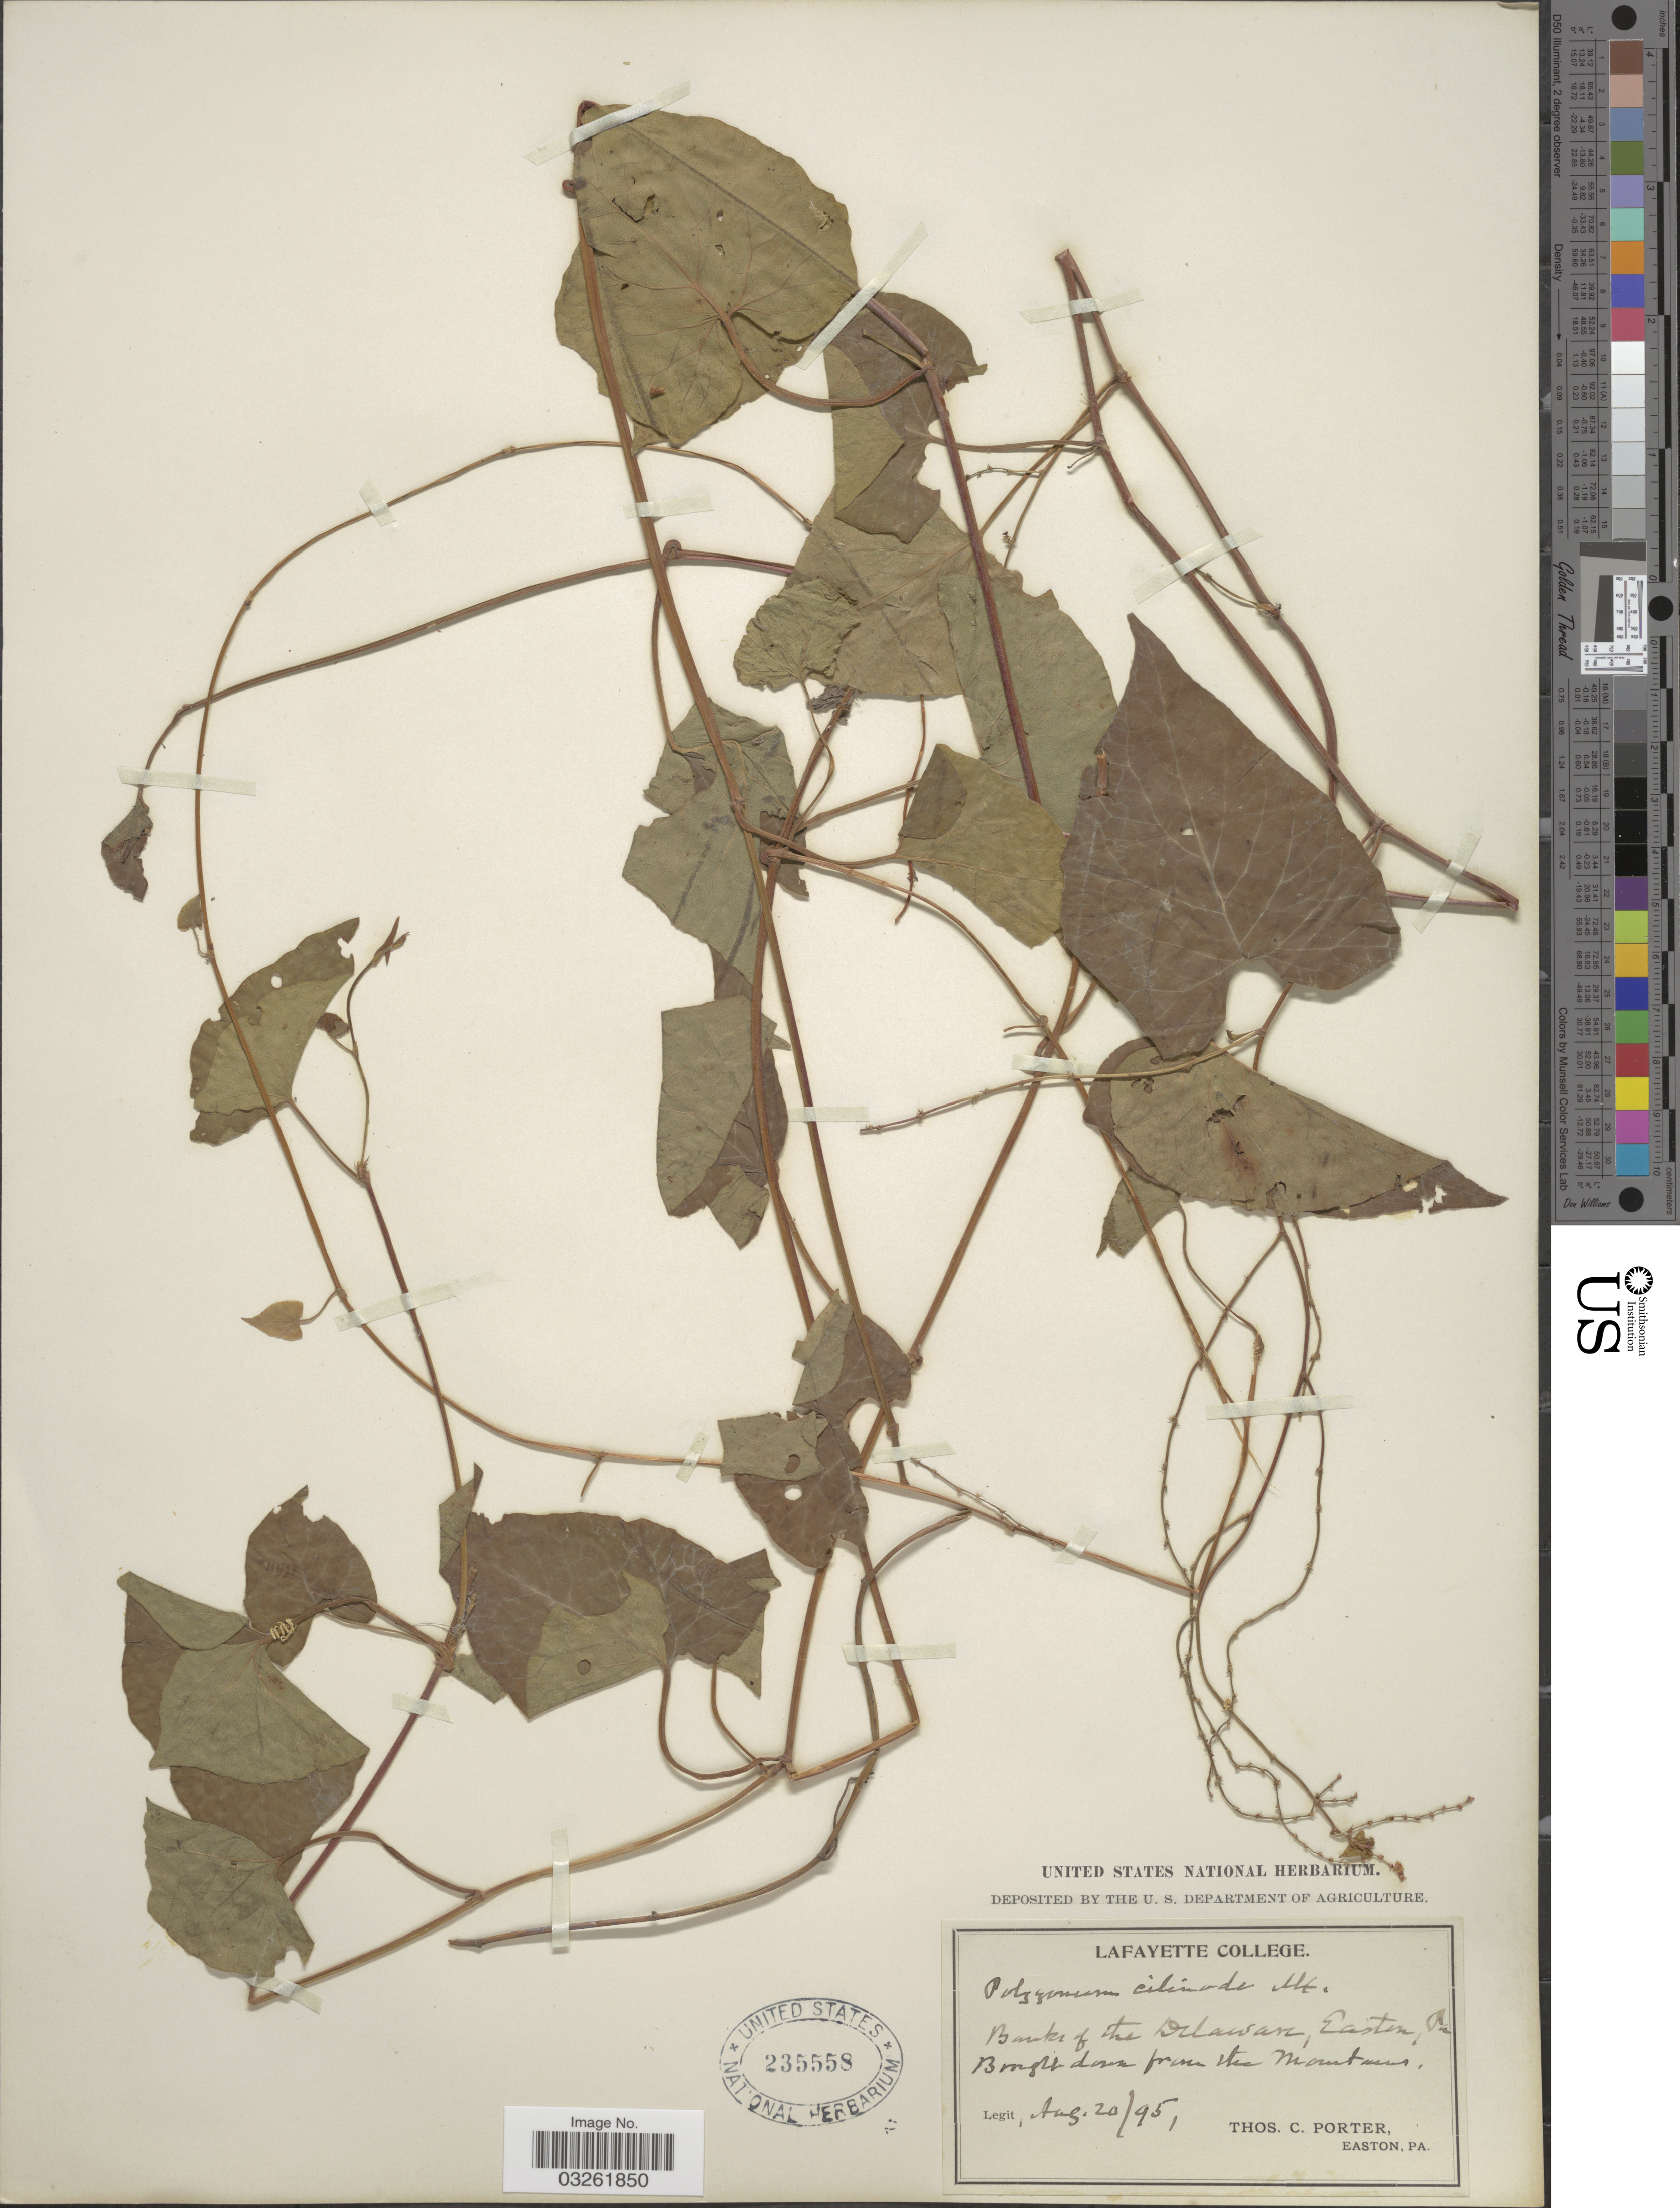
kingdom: Plantae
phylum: Tracheophyta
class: Magnoliopsida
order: Caryophyllales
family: Polygonaceae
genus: Fallopia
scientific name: Fallopia cilinodis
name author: (Michx.) Holub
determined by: Strong, M. T., (US), Smithsonian Institution - National Museum of Natural History (UNITED STATES)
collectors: T. Porter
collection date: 1895-08-20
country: United States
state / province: Pennsylvania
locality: Banks of the Delaware, Easten, Brought down from the Mountains.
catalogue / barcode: US 235558